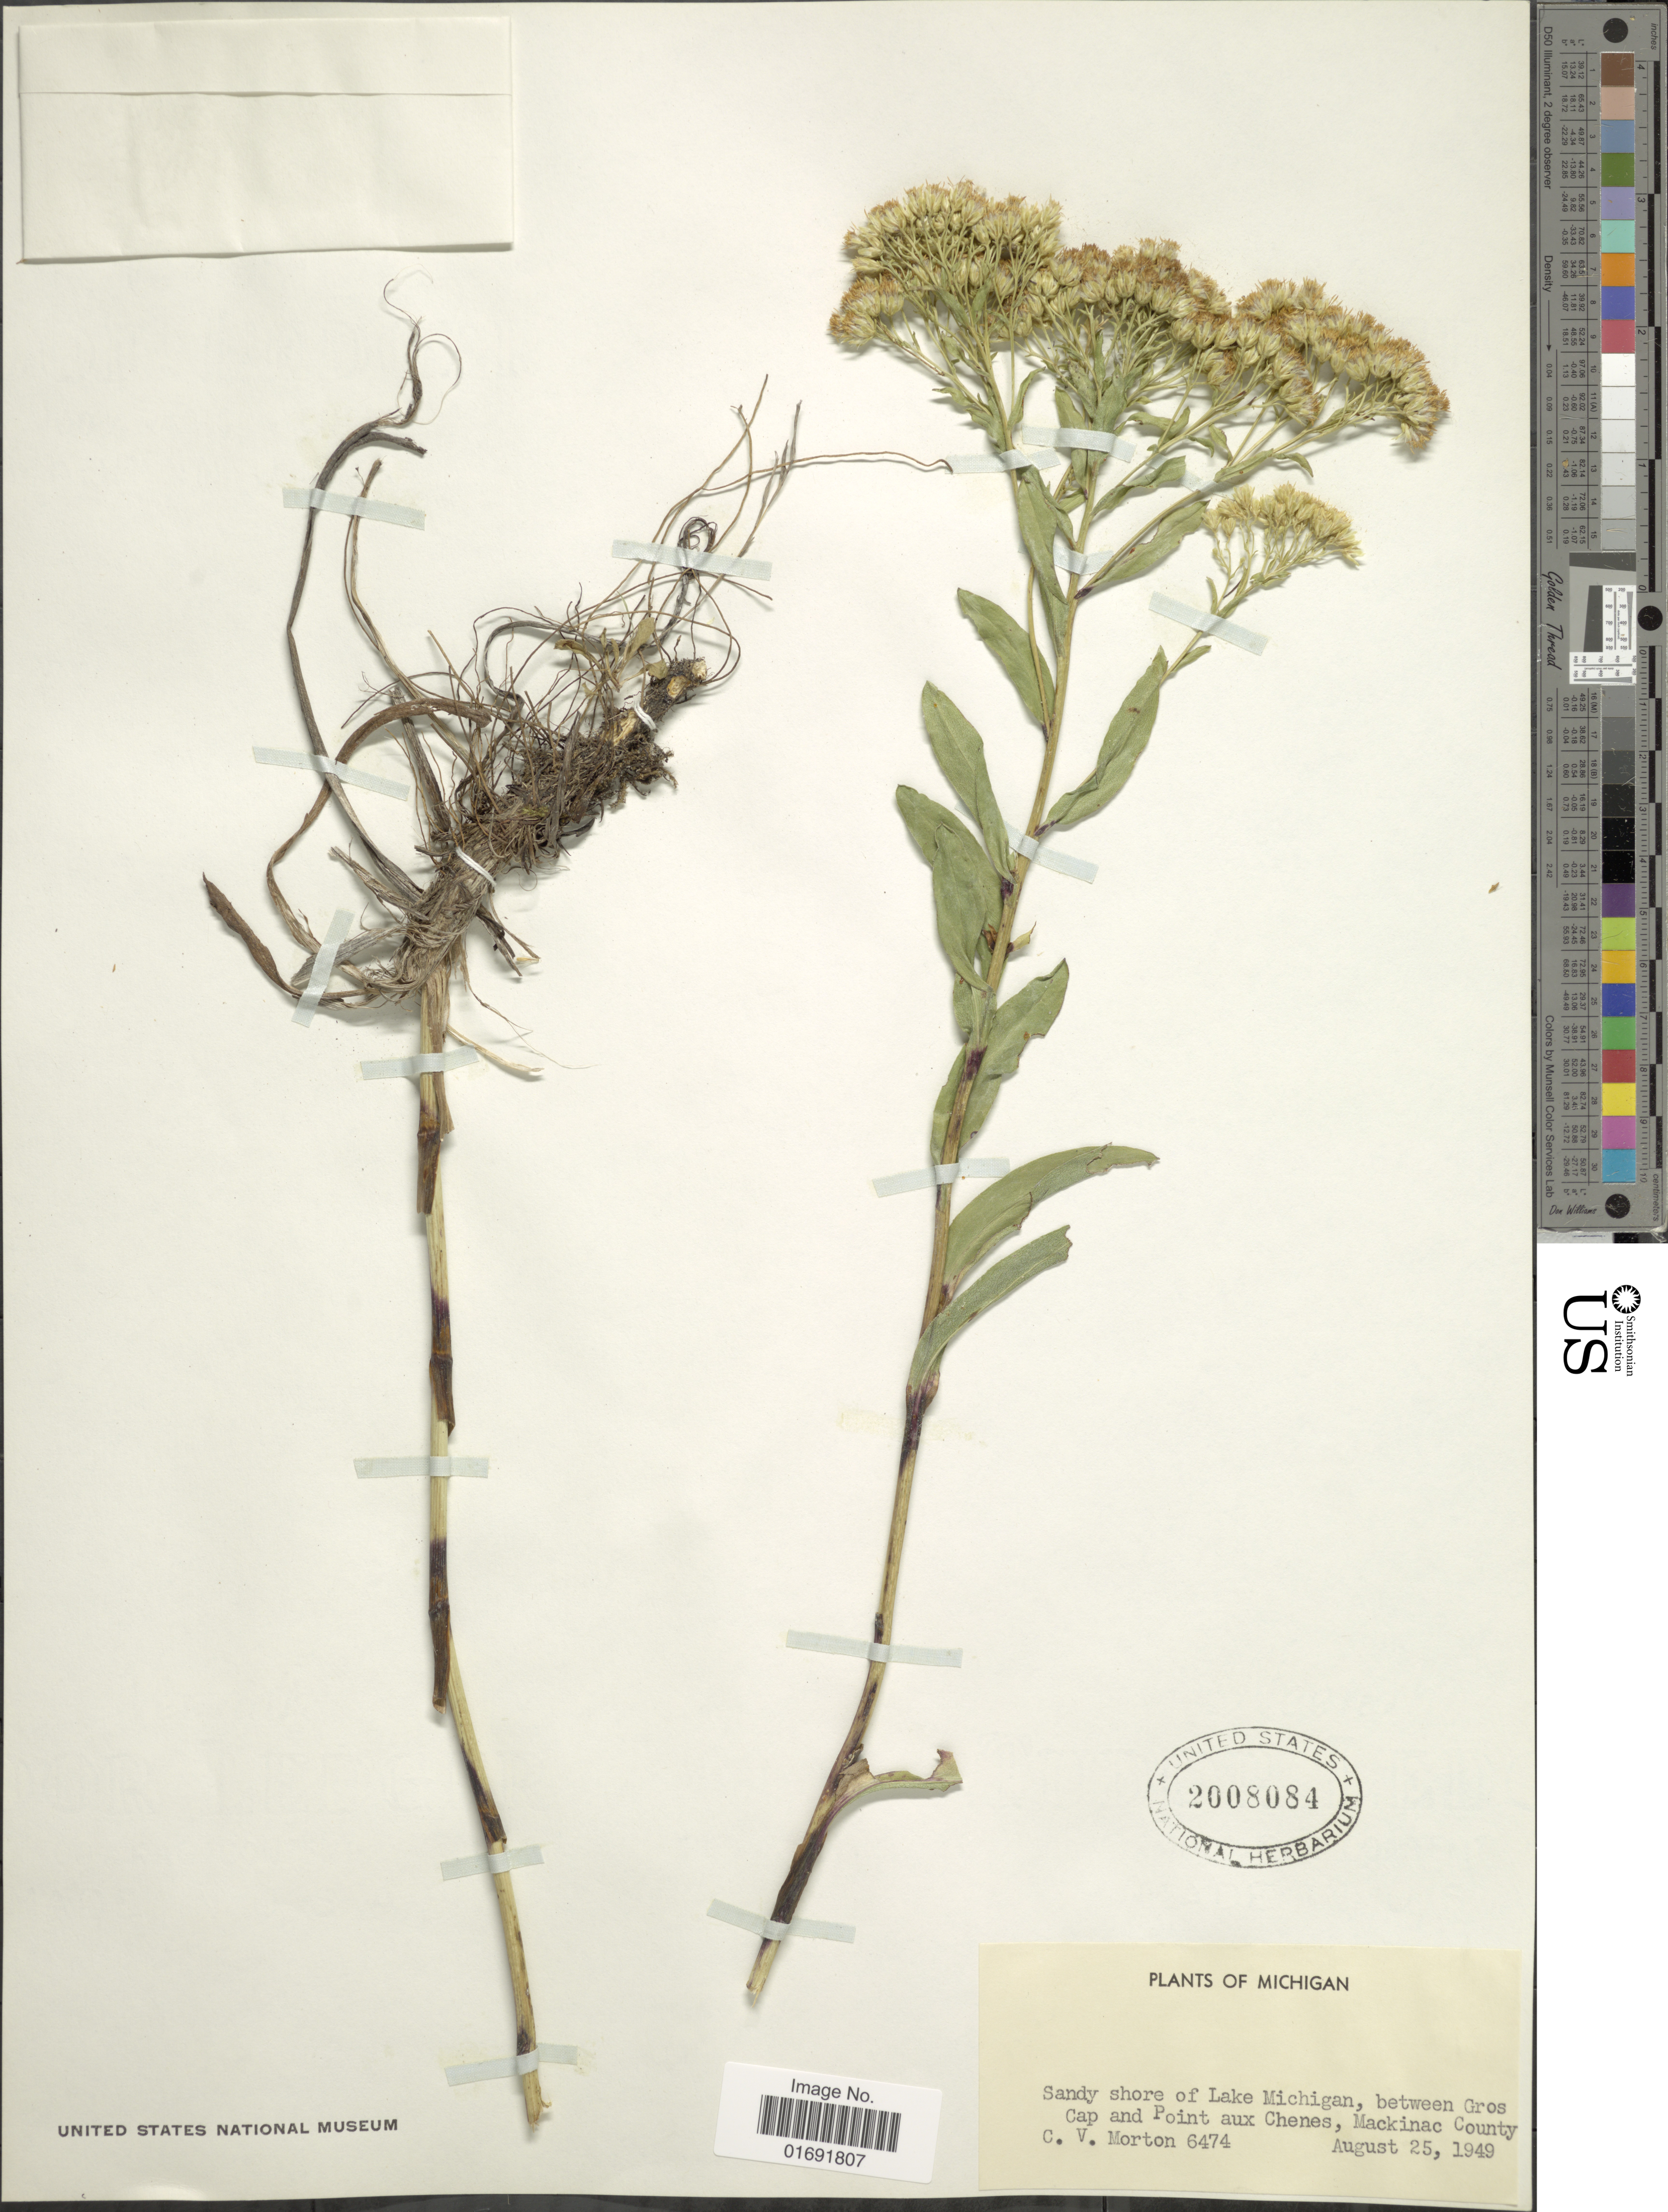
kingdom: Plantae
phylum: Tracheophyta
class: Magnoliopsida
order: Asterales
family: Asteraceae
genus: Solidago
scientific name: Solidago sp.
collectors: C. V. Morton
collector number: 6474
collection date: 1949-08-25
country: United States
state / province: Michigan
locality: Sandy shore of Lake Michigan, between Gros Cap and Point aux Chenes, Mackinac County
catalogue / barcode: US 2008084